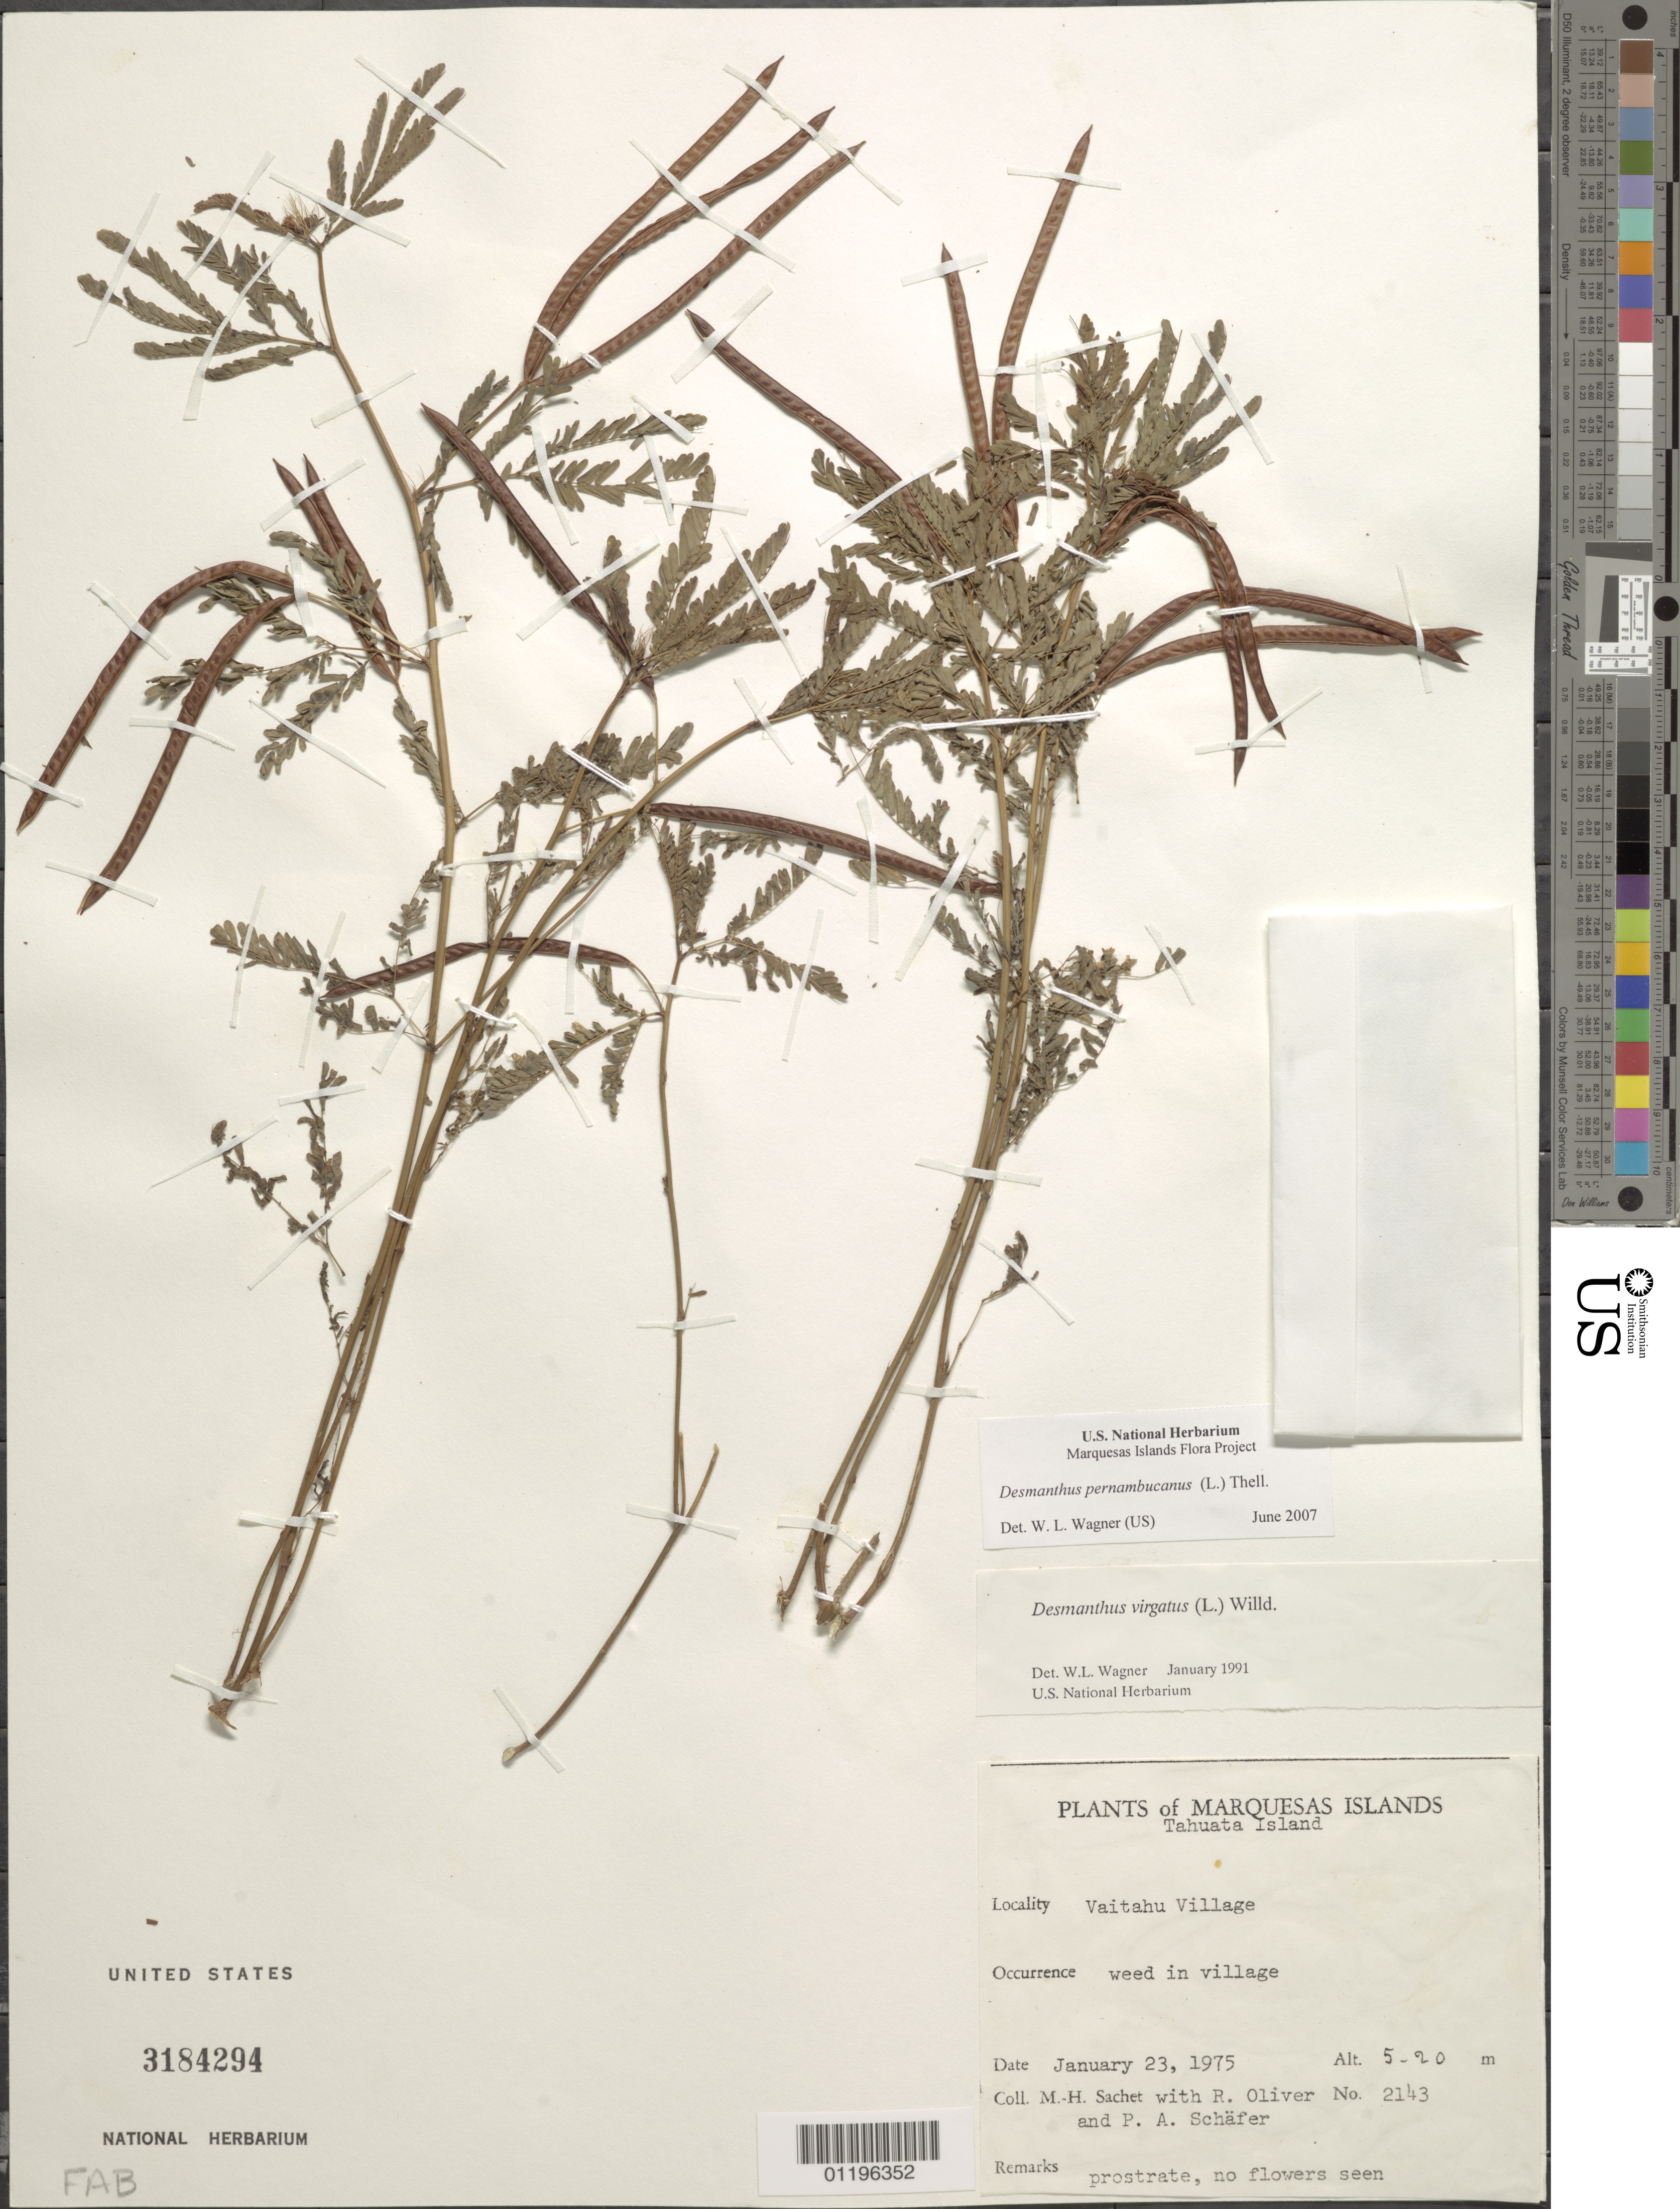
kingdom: Plantae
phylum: Tracheophyta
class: Magnoliopsida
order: Fabales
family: Fabaceae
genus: Desmanthus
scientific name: Desmanthus pernambucanus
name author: (L.) Thell.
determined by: Wagner, W. L.; Lorence, David H.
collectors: M.-H. Sachet, R. L. Oliver & P. A. Schäfer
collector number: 2143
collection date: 1975-01-23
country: French Polynesia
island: Tahuata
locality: Vaitahu village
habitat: Weed in village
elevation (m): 5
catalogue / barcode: US 3184294